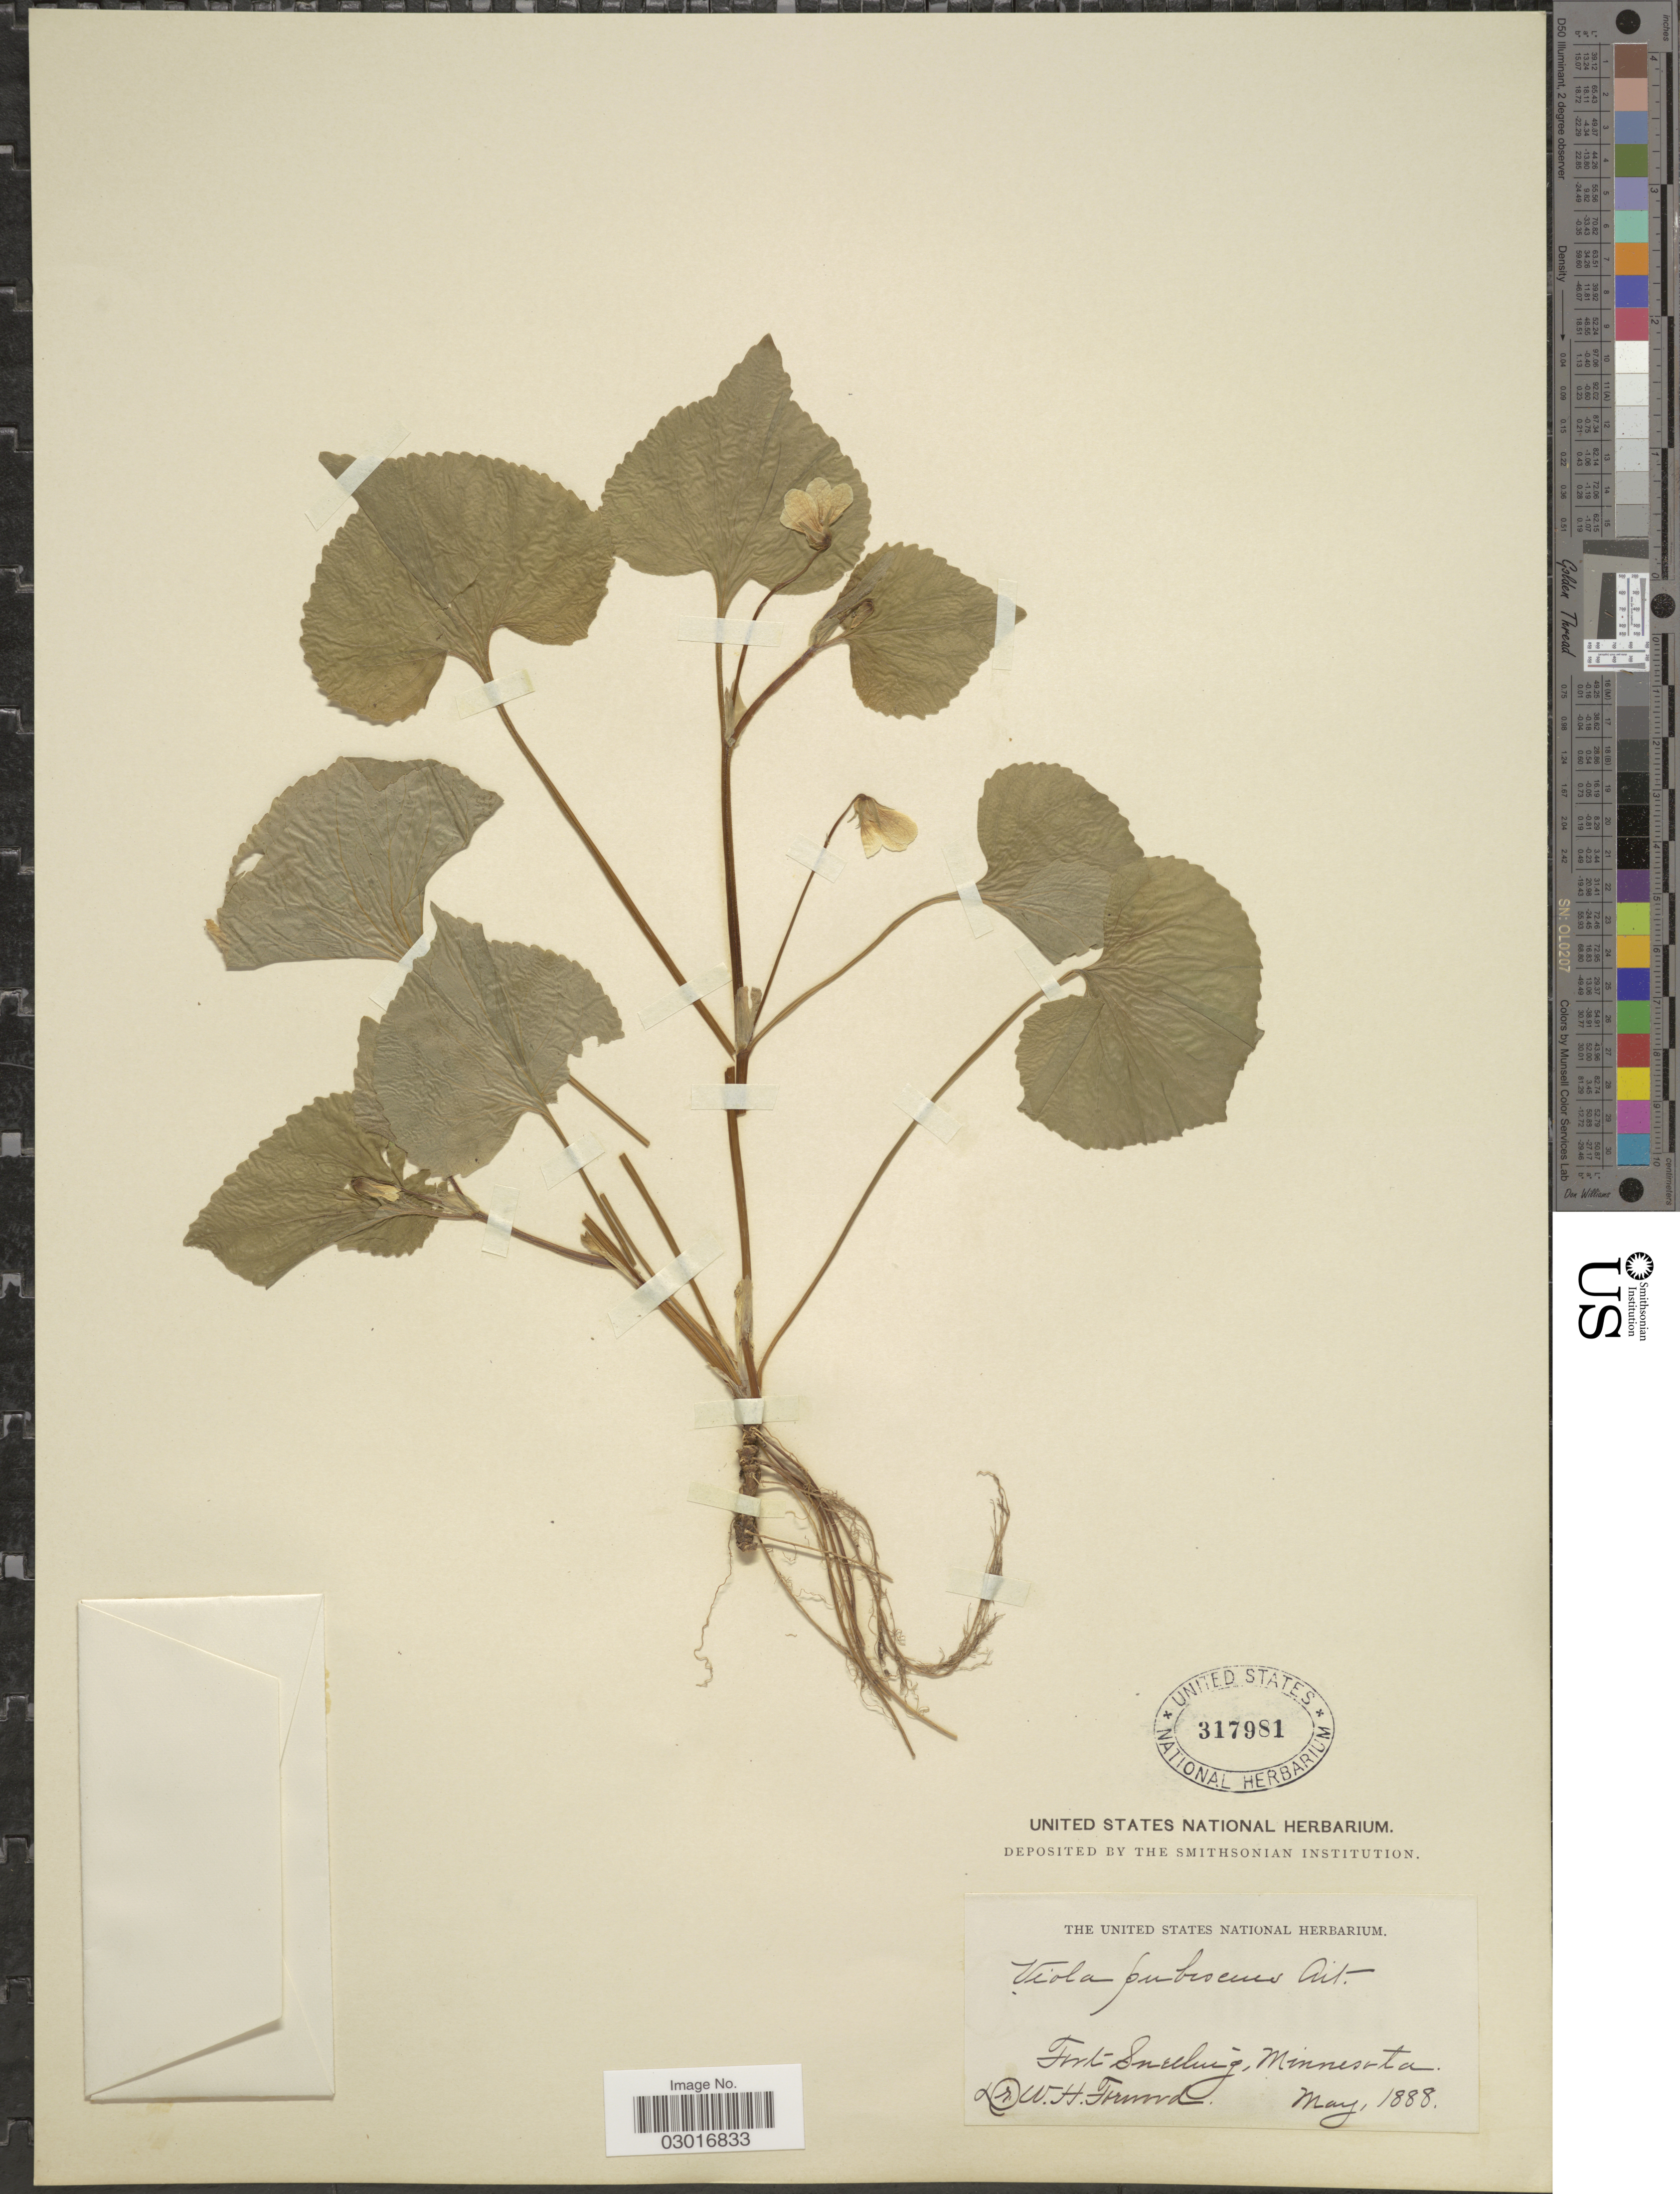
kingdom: Plantae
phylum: Tracheophyta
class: Magnoliopsida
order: Malpighiales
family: Violaceae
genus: Viola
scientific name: Viola scabriuscula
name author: (Torr. & A. Gray) Shafer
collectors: W. Forwood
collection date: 1888-05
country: United States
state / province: Minnesota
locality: Fort Snelling.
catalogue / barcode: US 317981